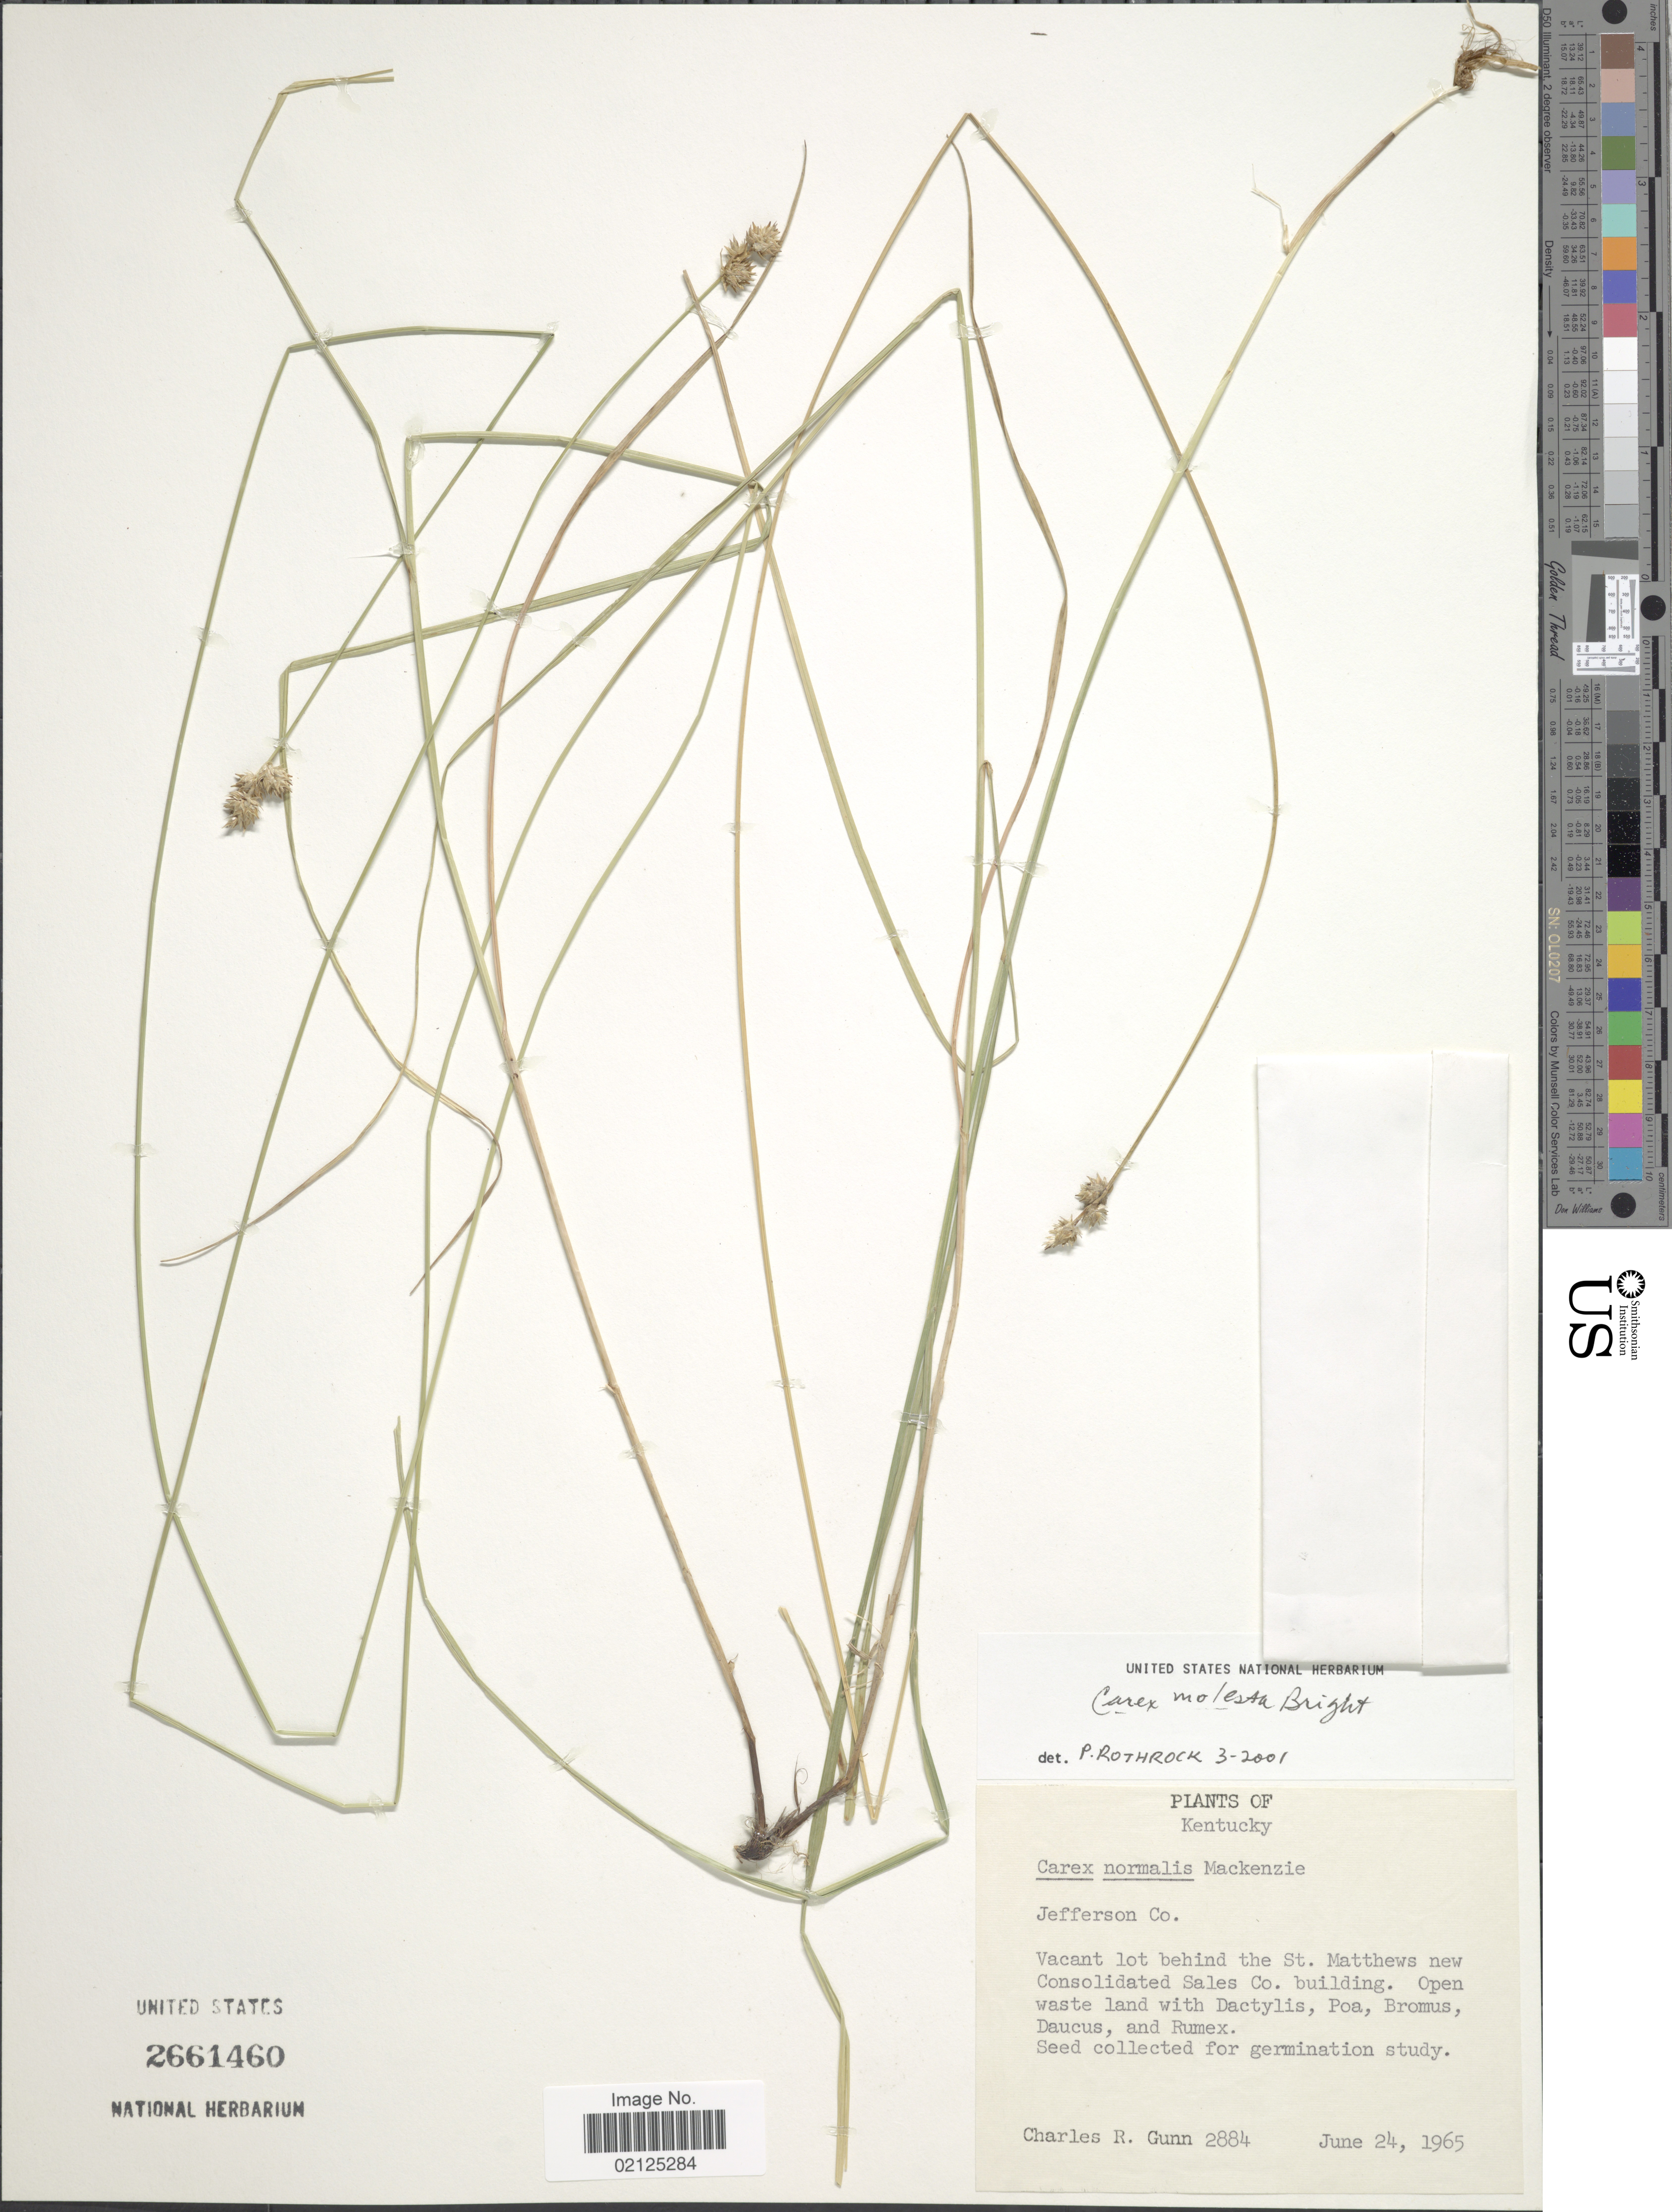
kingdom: Plantae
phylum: Tracheophyta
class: Liliopsida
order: Poales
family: Cyperaceae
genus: Carex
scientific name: Carex molesta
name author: Mack.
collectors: C. R. Gunn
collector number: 2884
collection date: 1965-06-24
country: United States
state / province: Kentucky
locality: Jefferson Co, Vacant lot behind the St. Matthews new Consolidated Sales Co. building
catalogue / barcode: US 2661460